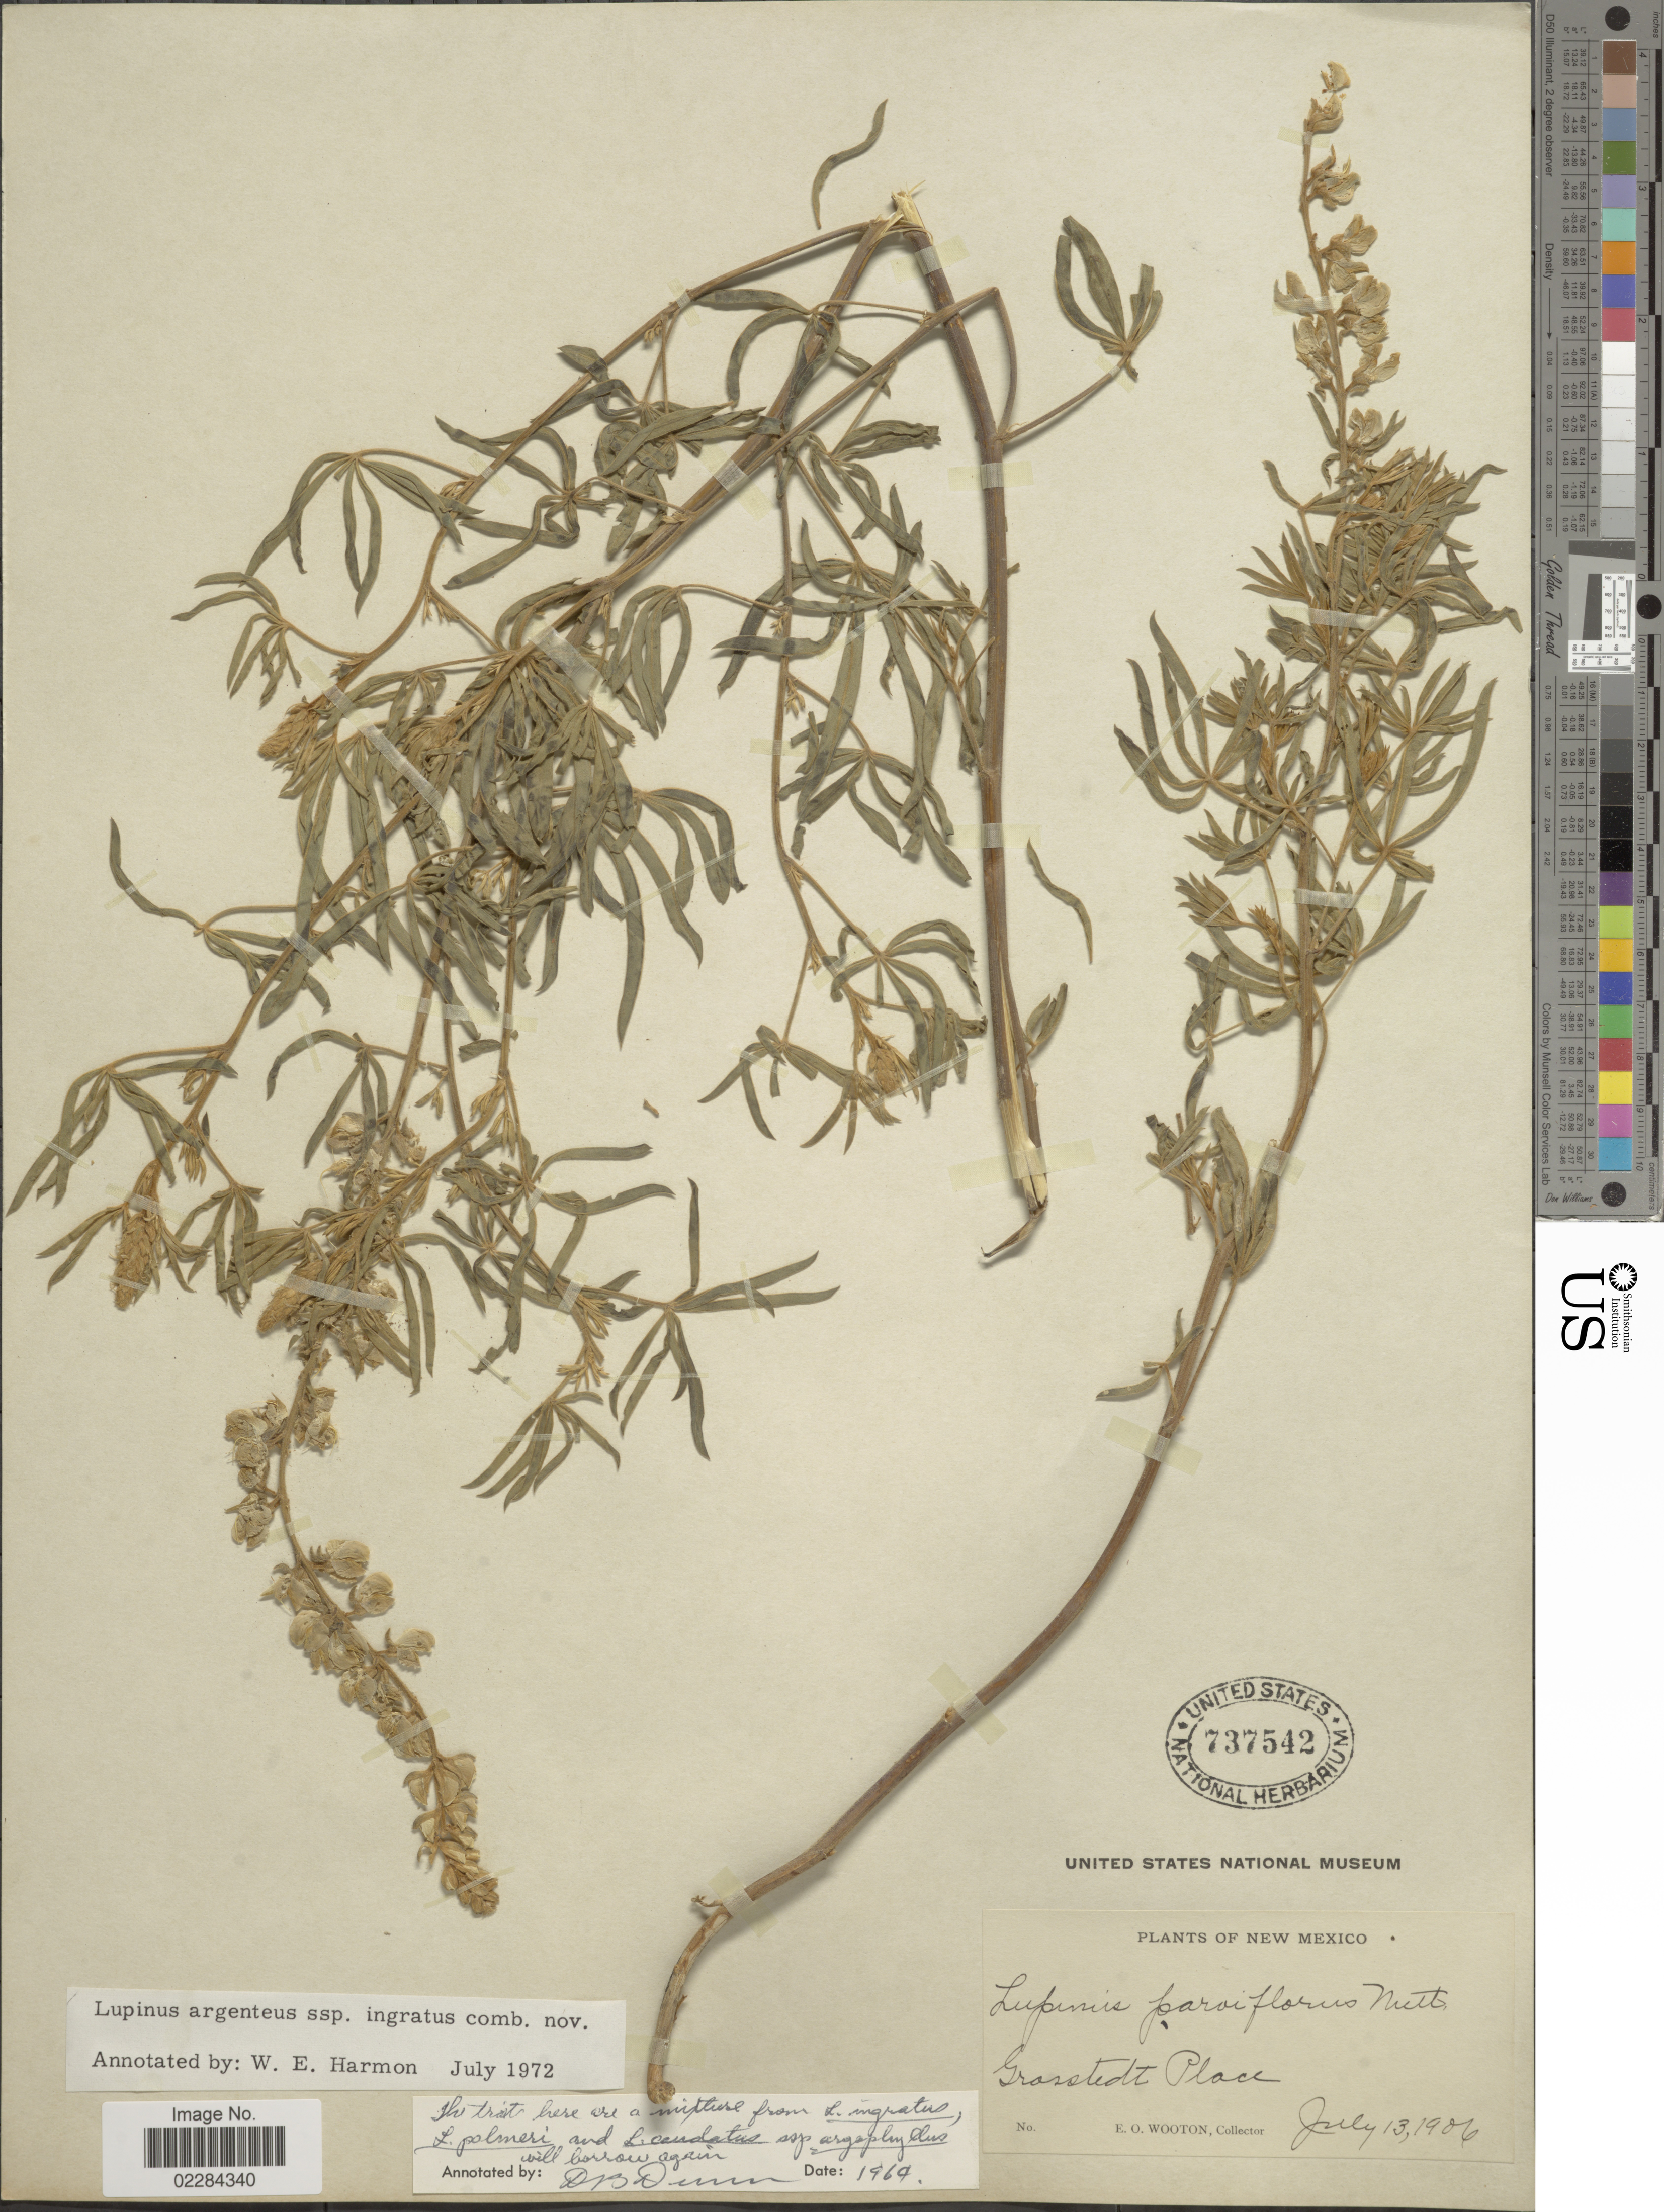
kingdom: Plantae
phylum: Tracheophyta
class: Magnoliopsida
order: Fabales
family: Fabaceae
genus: Lupinus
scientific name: Lupinus argenteus var. fulvomaculatus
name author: (Payson) Barneby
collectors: E. O. Wooton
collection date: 1906-07-13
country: United States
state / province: New Mexico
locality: Grosstedt Place.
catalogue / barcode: US 737542